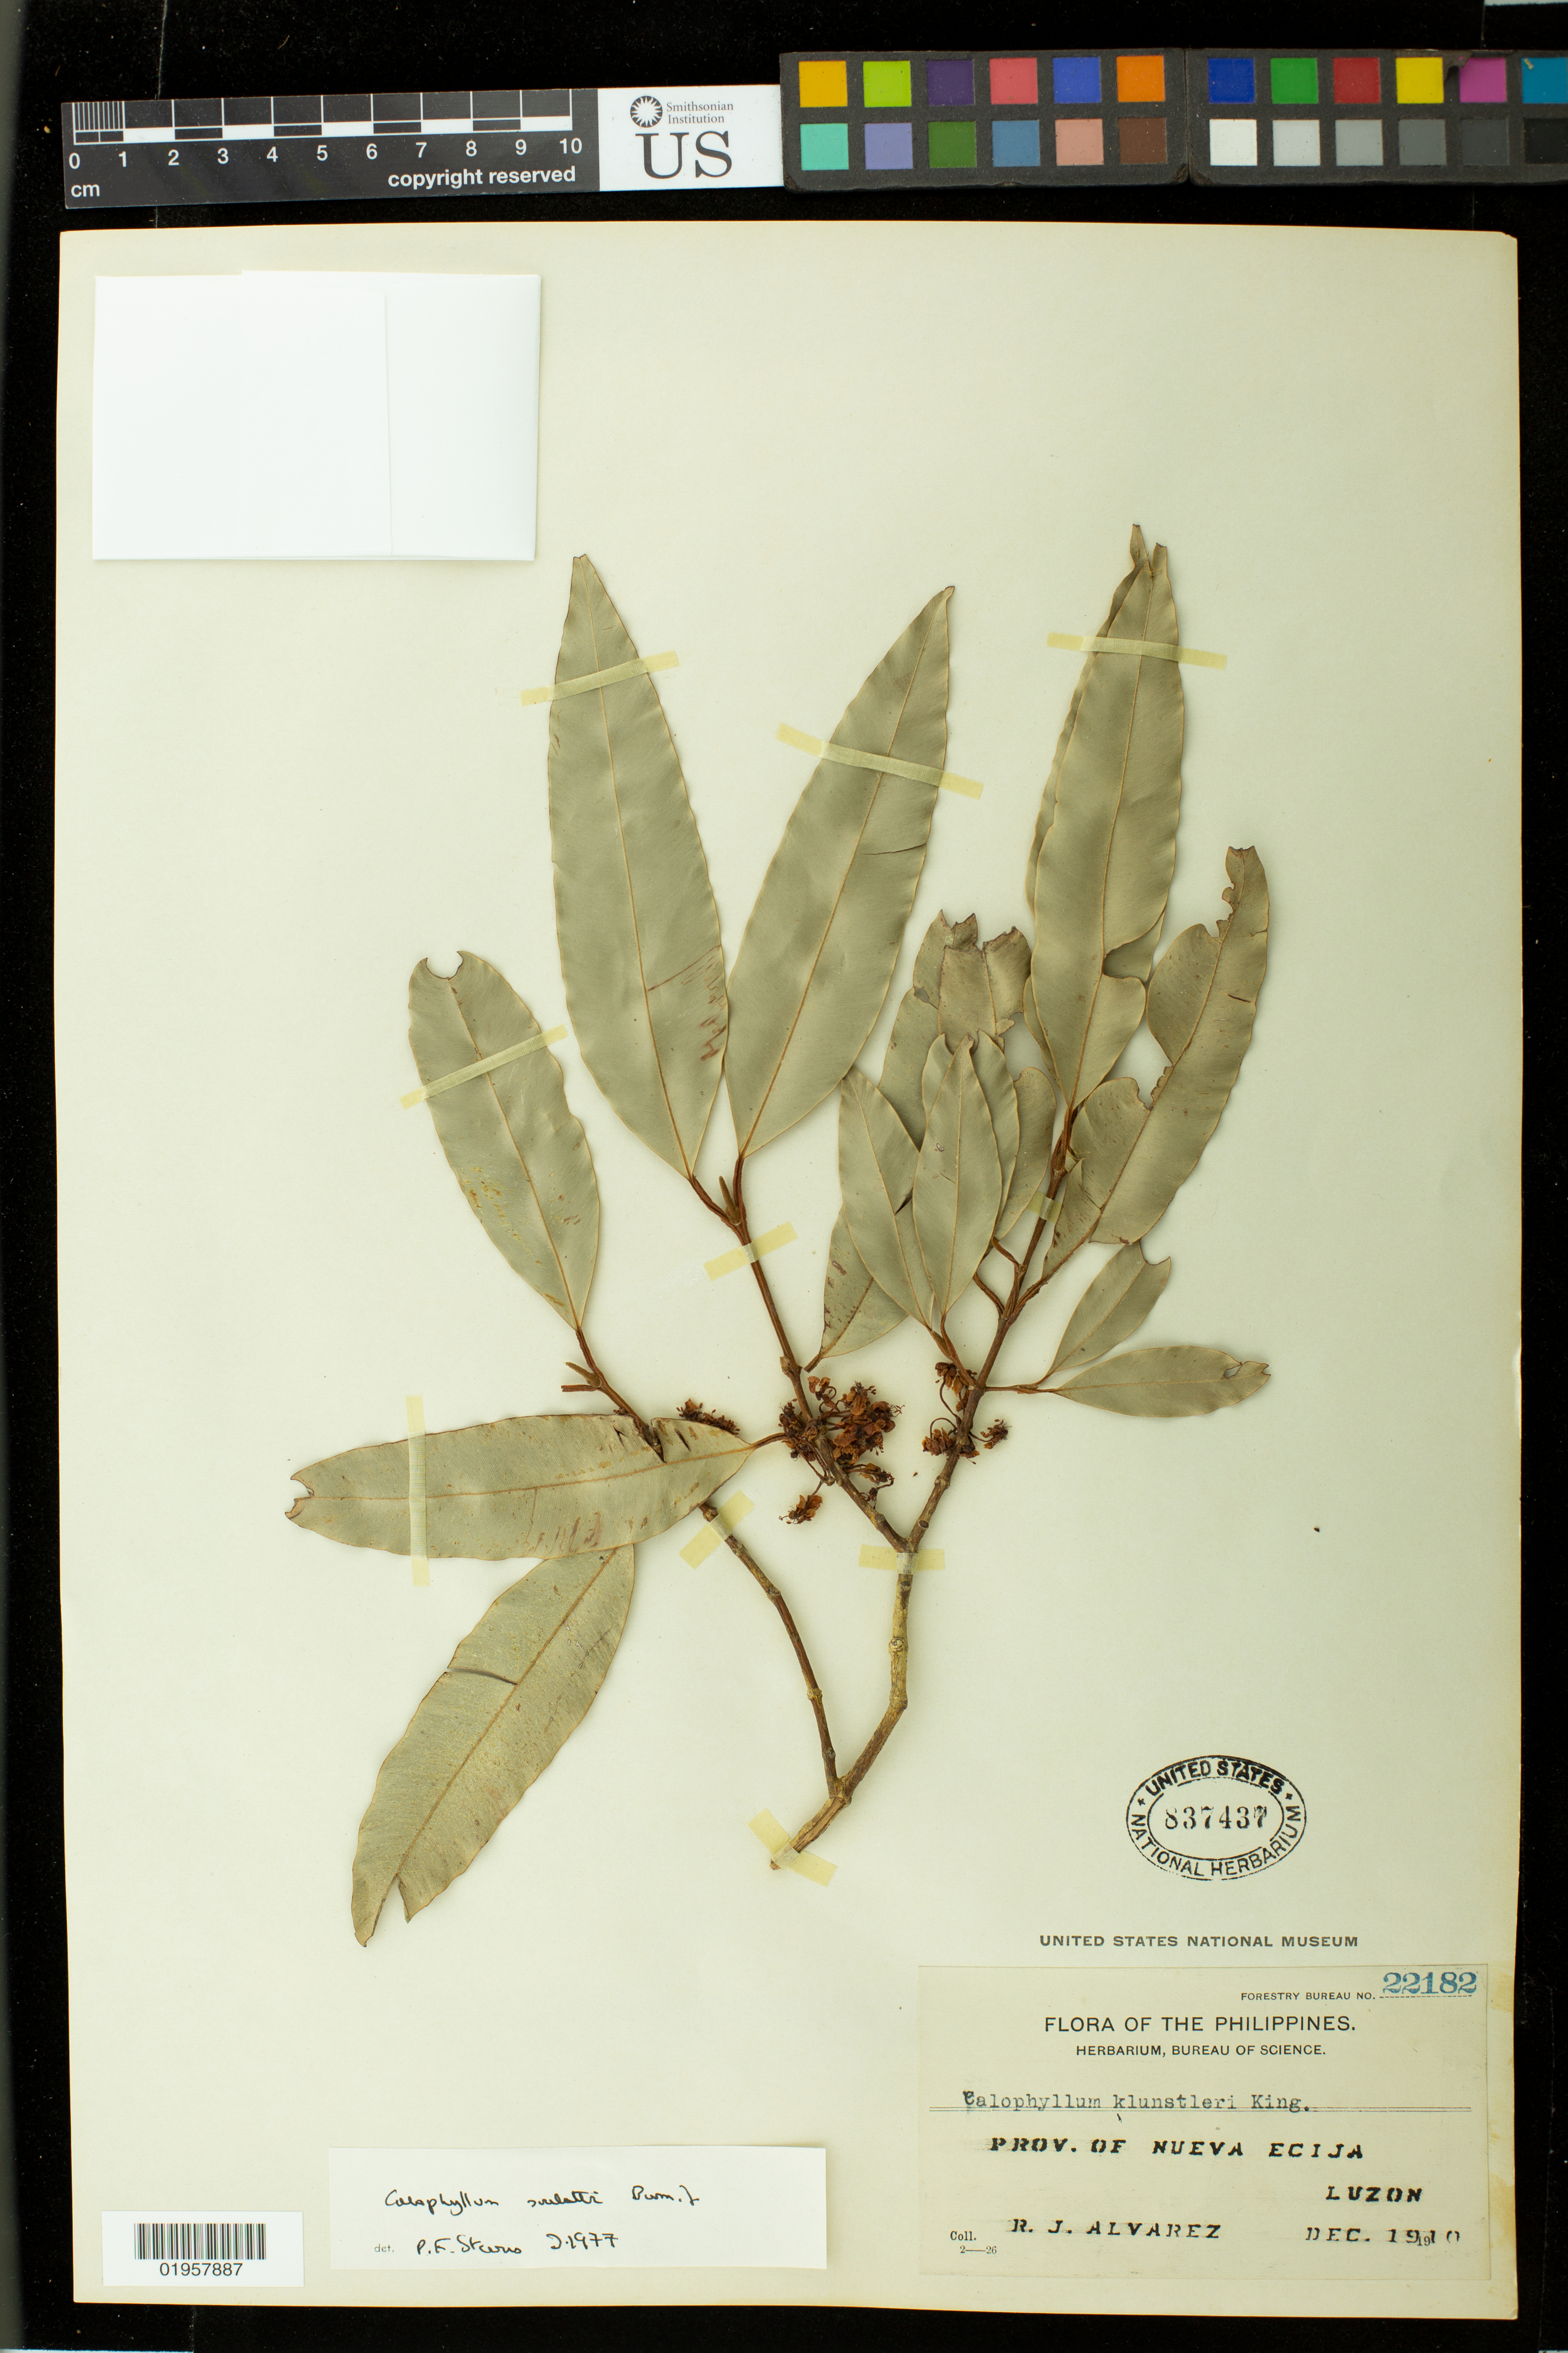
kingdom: Plantae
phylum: Tracheophyta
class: Magnoliopsida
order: Malpighiales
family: Calophyllaceae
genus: Calophyllum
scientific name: Calophyllum soulattri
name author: Burm. f.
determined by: Stevens, P. F.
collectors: R. Alvarez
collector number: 22182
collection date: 1910-12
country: Philippines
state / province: Central Luzon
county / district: Nueva Ecija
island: Luzon I.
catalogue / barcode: US 837437